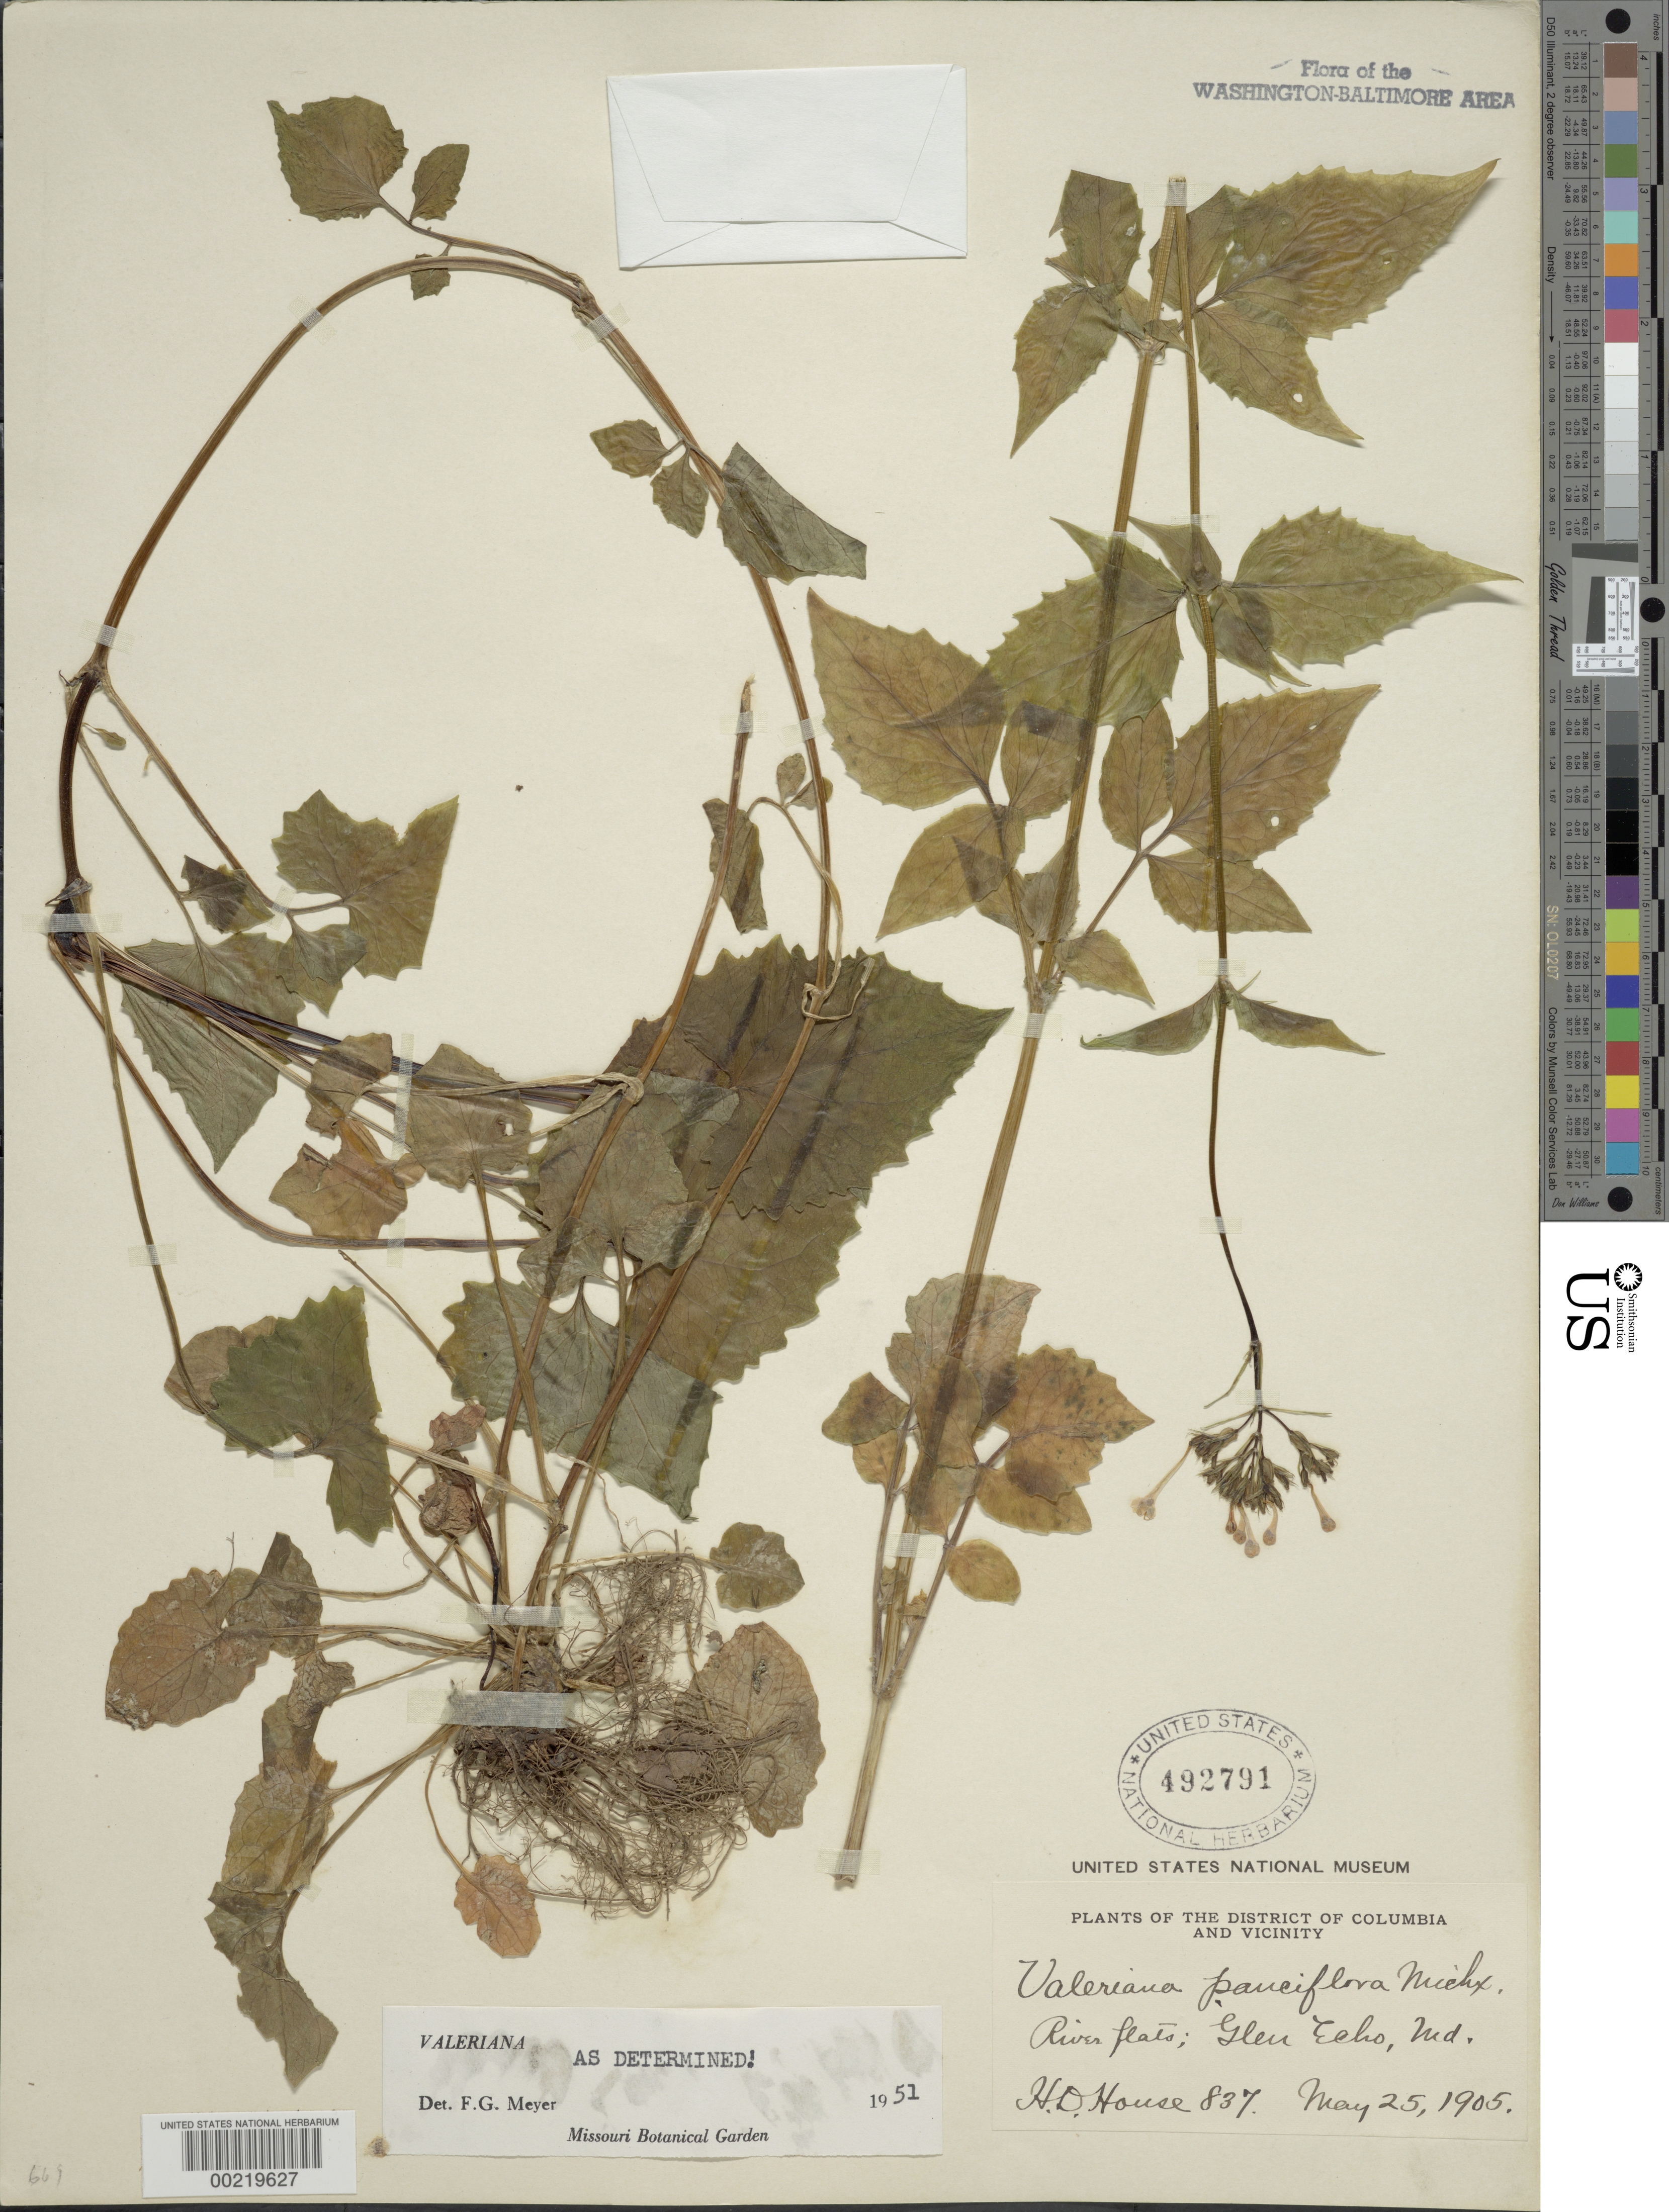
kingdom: Plantae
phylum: Tracheophyta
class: Magnoliopsida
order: Dipsacales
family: Caprifoliaceae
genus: Valeriana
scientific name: Valeriana pauciflora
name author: Michx.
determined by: Meyer, F. G.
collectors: H. D. House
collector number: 837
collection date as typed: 25 May 1905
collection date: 1905-05-25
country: United States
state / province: Maryland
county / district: Montgomery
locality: Glen Echo C. & O. Canal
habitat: River flats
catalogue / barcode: US 492791